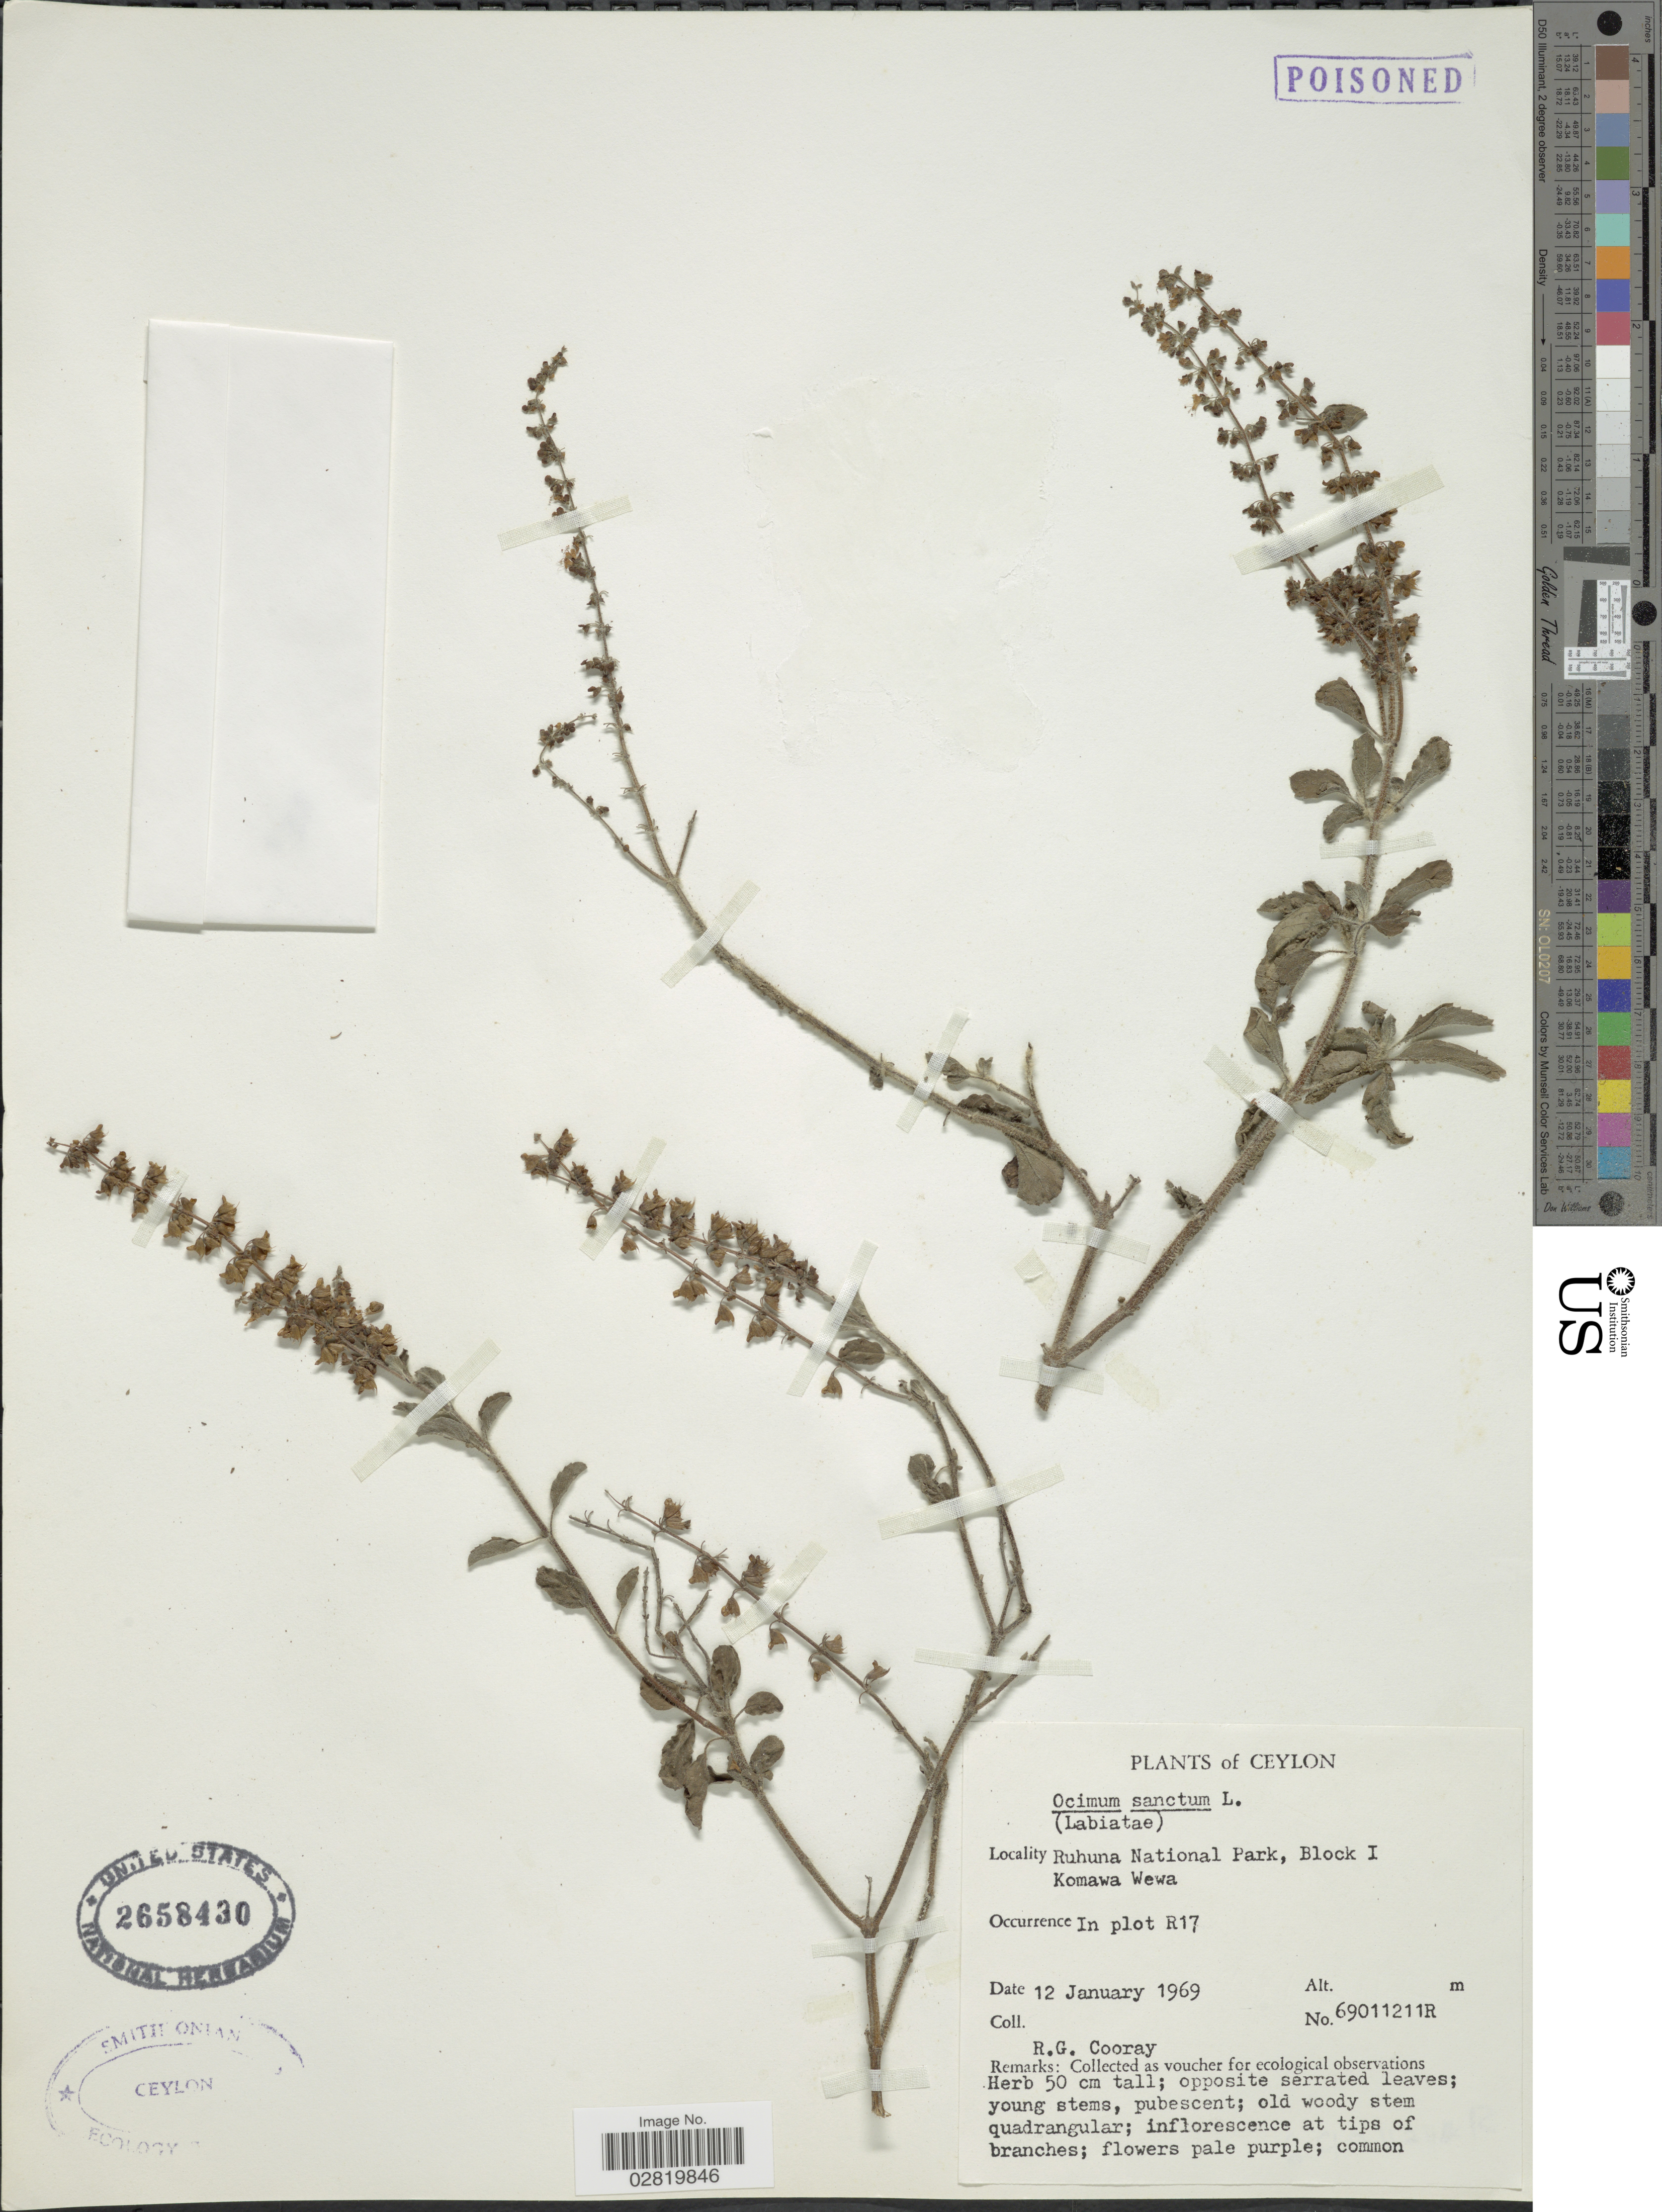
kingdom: Plantae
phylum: Tracheophyta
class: Magnoliopsida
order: Lamiales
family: Lamiaceae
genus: Ocimum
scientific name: Ocimum sanctum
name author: L.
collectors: R. Cooray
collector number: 69011211R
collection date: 1969-01-12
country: Sri Lanka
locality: Ceylon, Ruhuna National Park, Block I, Komawa Wewa, In plot R17.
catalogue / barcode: US 2658430